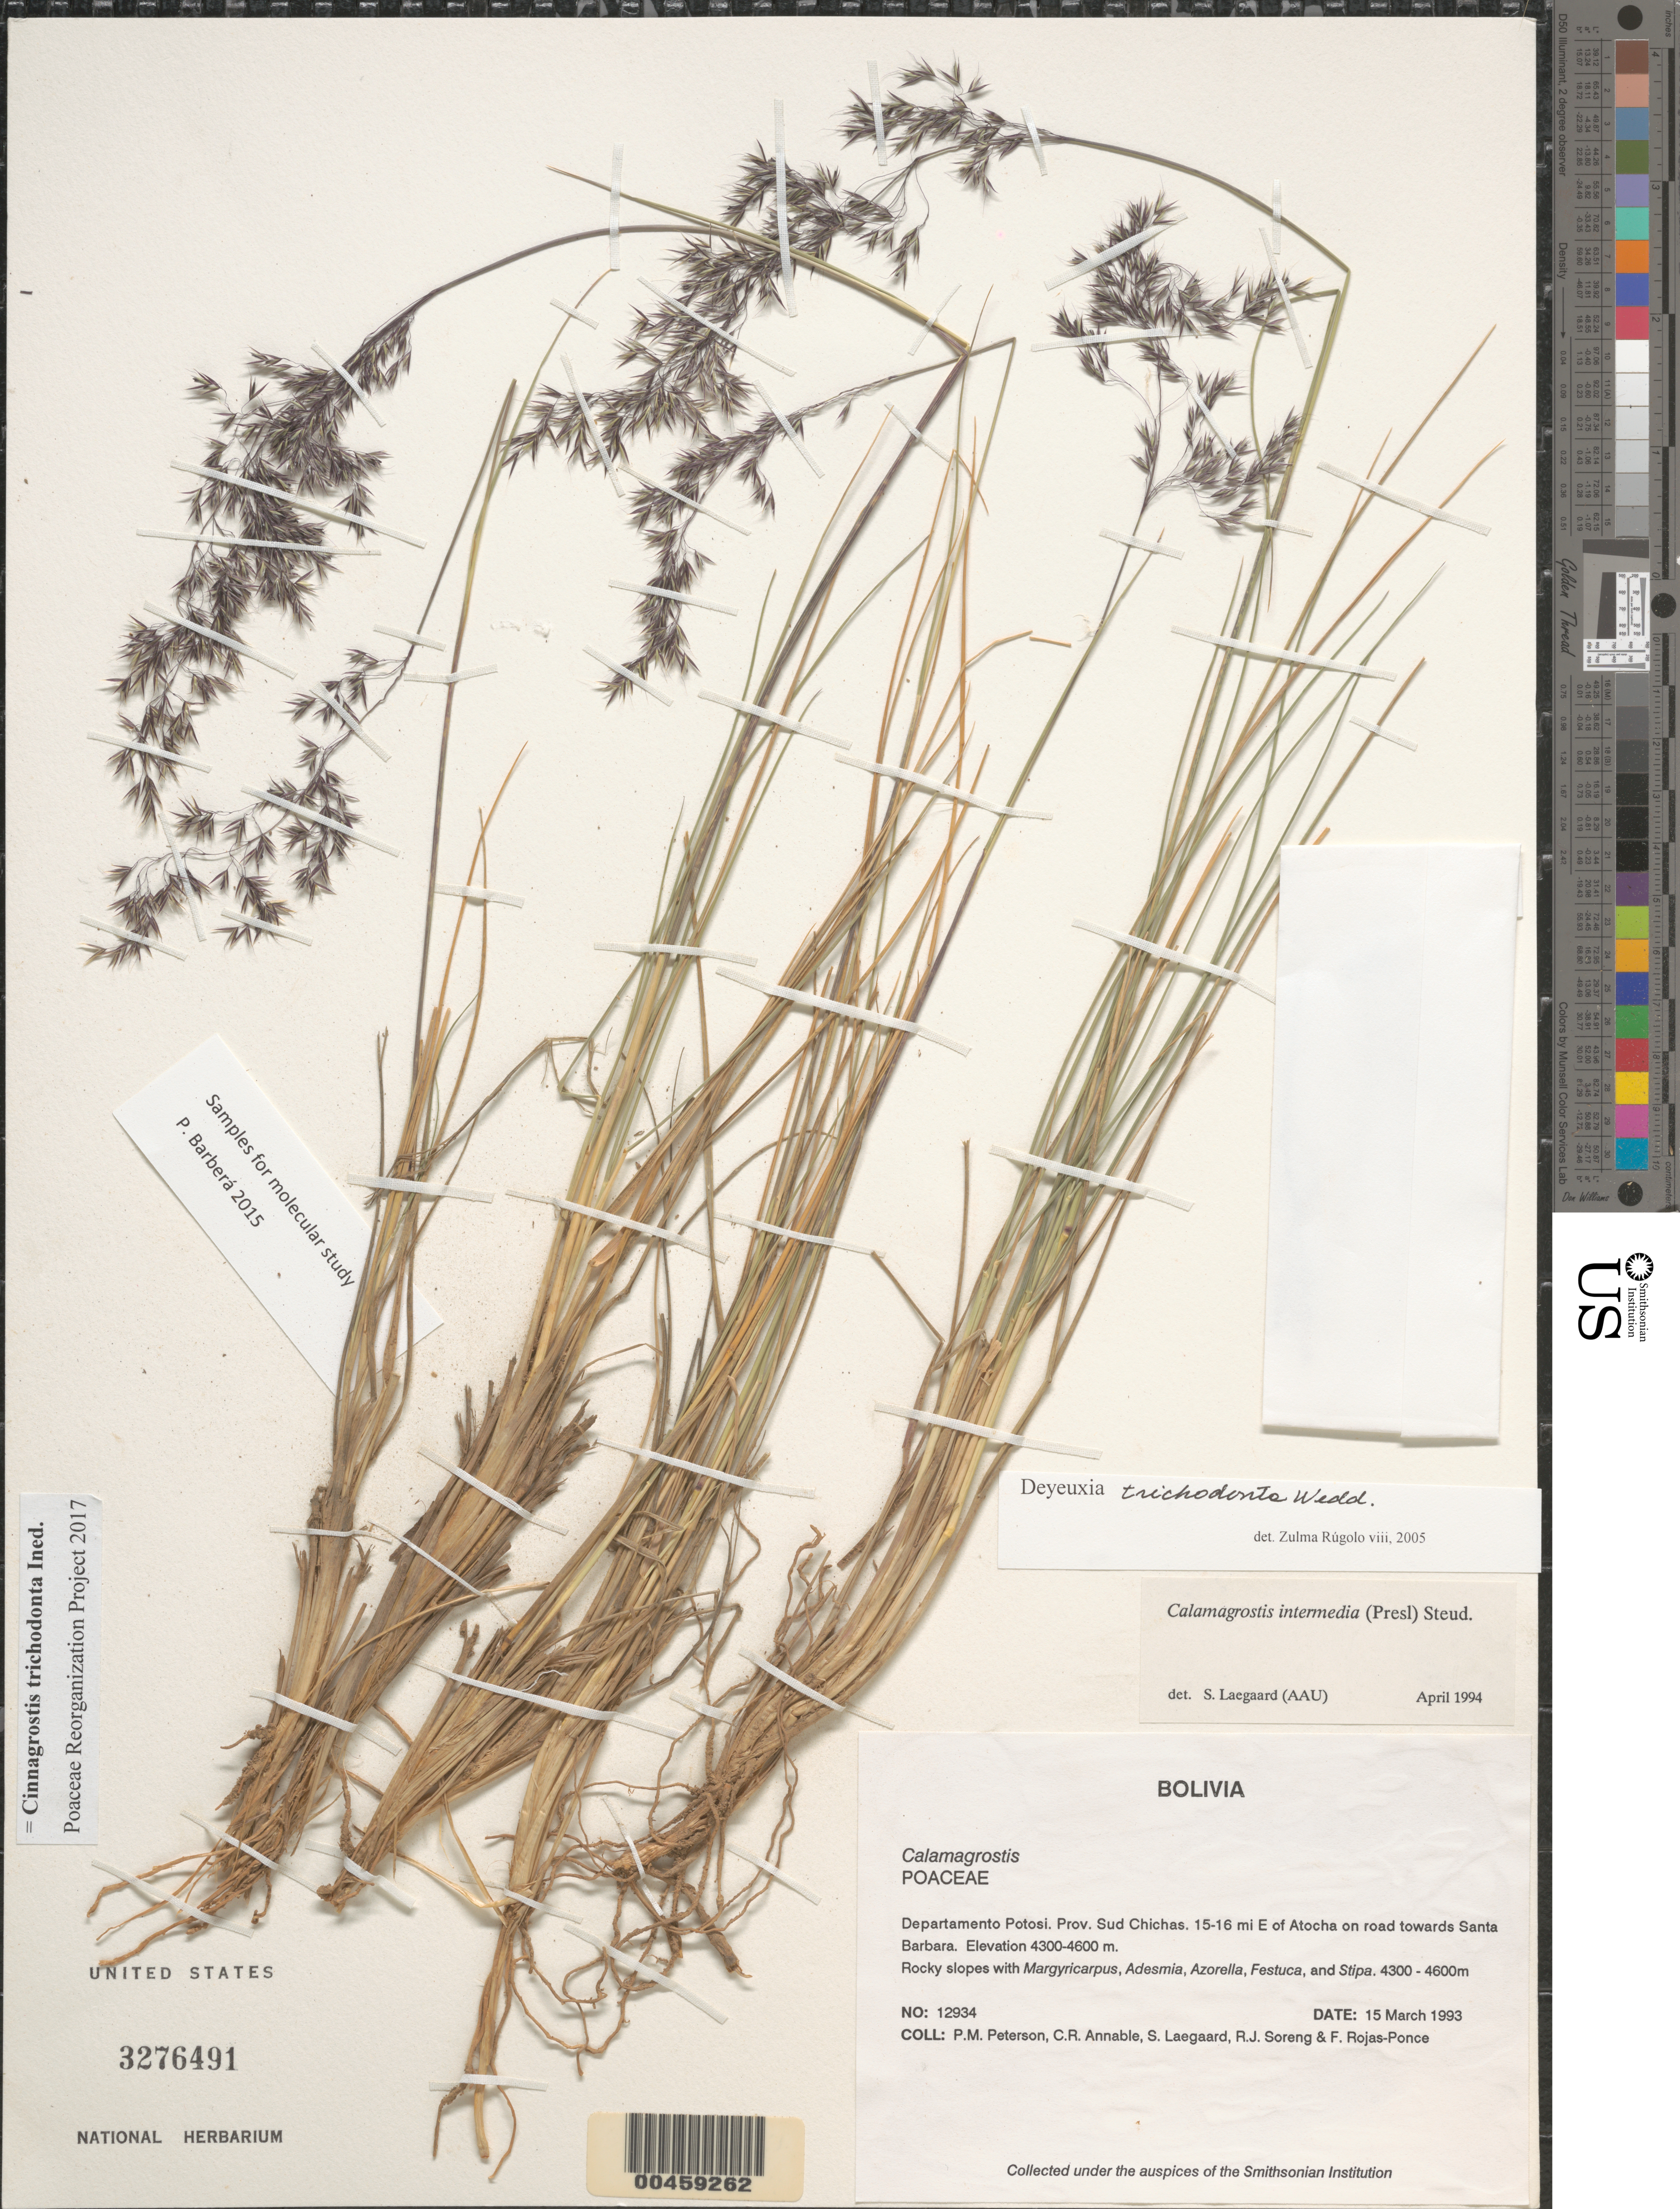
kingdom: Plantae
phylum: Tracheophyta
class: Liliopsida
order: Poales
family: Poaceae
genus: Cinnagrostis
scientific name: Cinnagrostis trichodonta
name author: (Wedd.) P.M. Peterson et al.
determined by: Poaceae Reorganization Project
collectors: P. M. Peterson, C. R. Annable, S. Lægaard, R. J. Soreng & F. Rojas-Ponce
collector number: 12934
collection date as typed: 15 Mar 1993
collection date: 1993-03-15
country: Bolivia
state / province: Potosí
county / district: Sud Chichas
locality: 15-16 mi E of Atocha on road towards Santa Barbara.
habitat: Rocky slopes with Margyricarpus, Adesmia, Azorella, Festuca, and Stipa.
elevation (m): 4300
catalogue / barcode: US 3276491